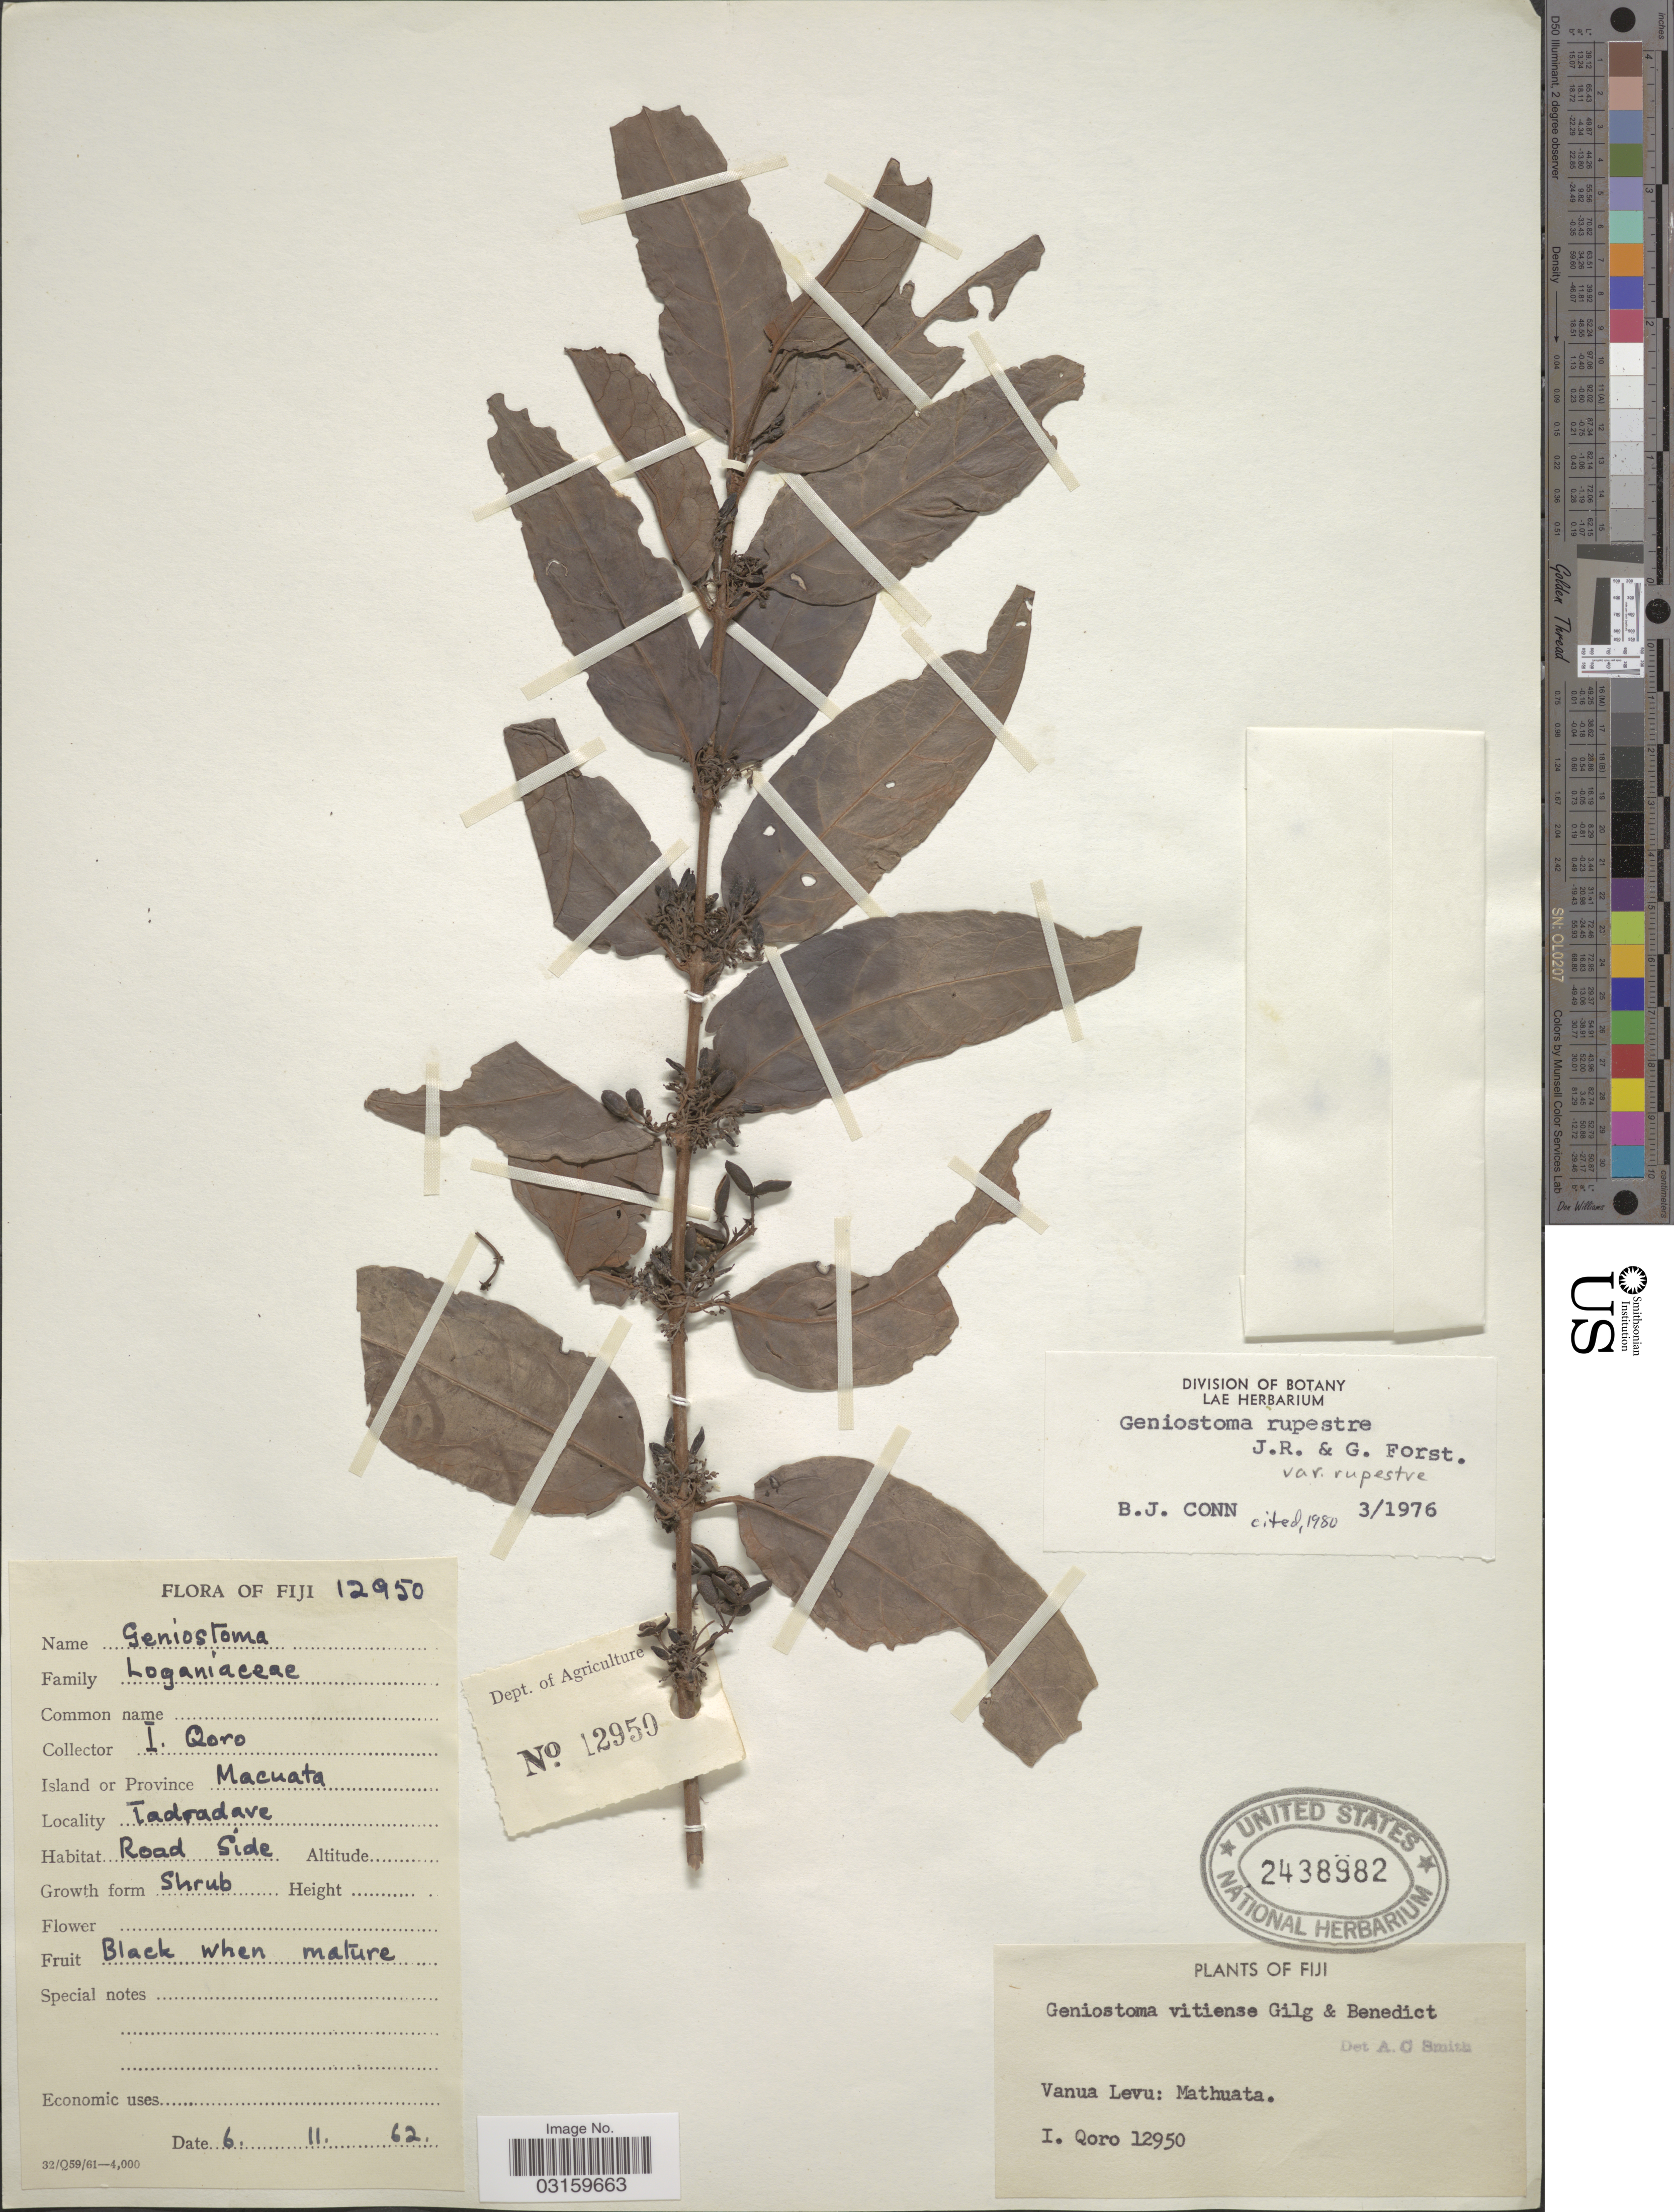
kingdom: Plantae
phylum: Tracheophyta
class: Magnoliopsida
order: Gentianales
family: Loganiaceae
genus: Geniostoma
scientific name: Geniostoma rupestre var. rupestre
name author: J.R. Forst. & G. Forst.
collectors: I. Qoro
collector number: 12950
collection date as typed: Transcribed d/m/y: 6/12/62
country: Fiji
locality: Island or Province Macuata, Tadradave, Vanua Levu: Mathuata.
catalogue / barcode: US 2438982